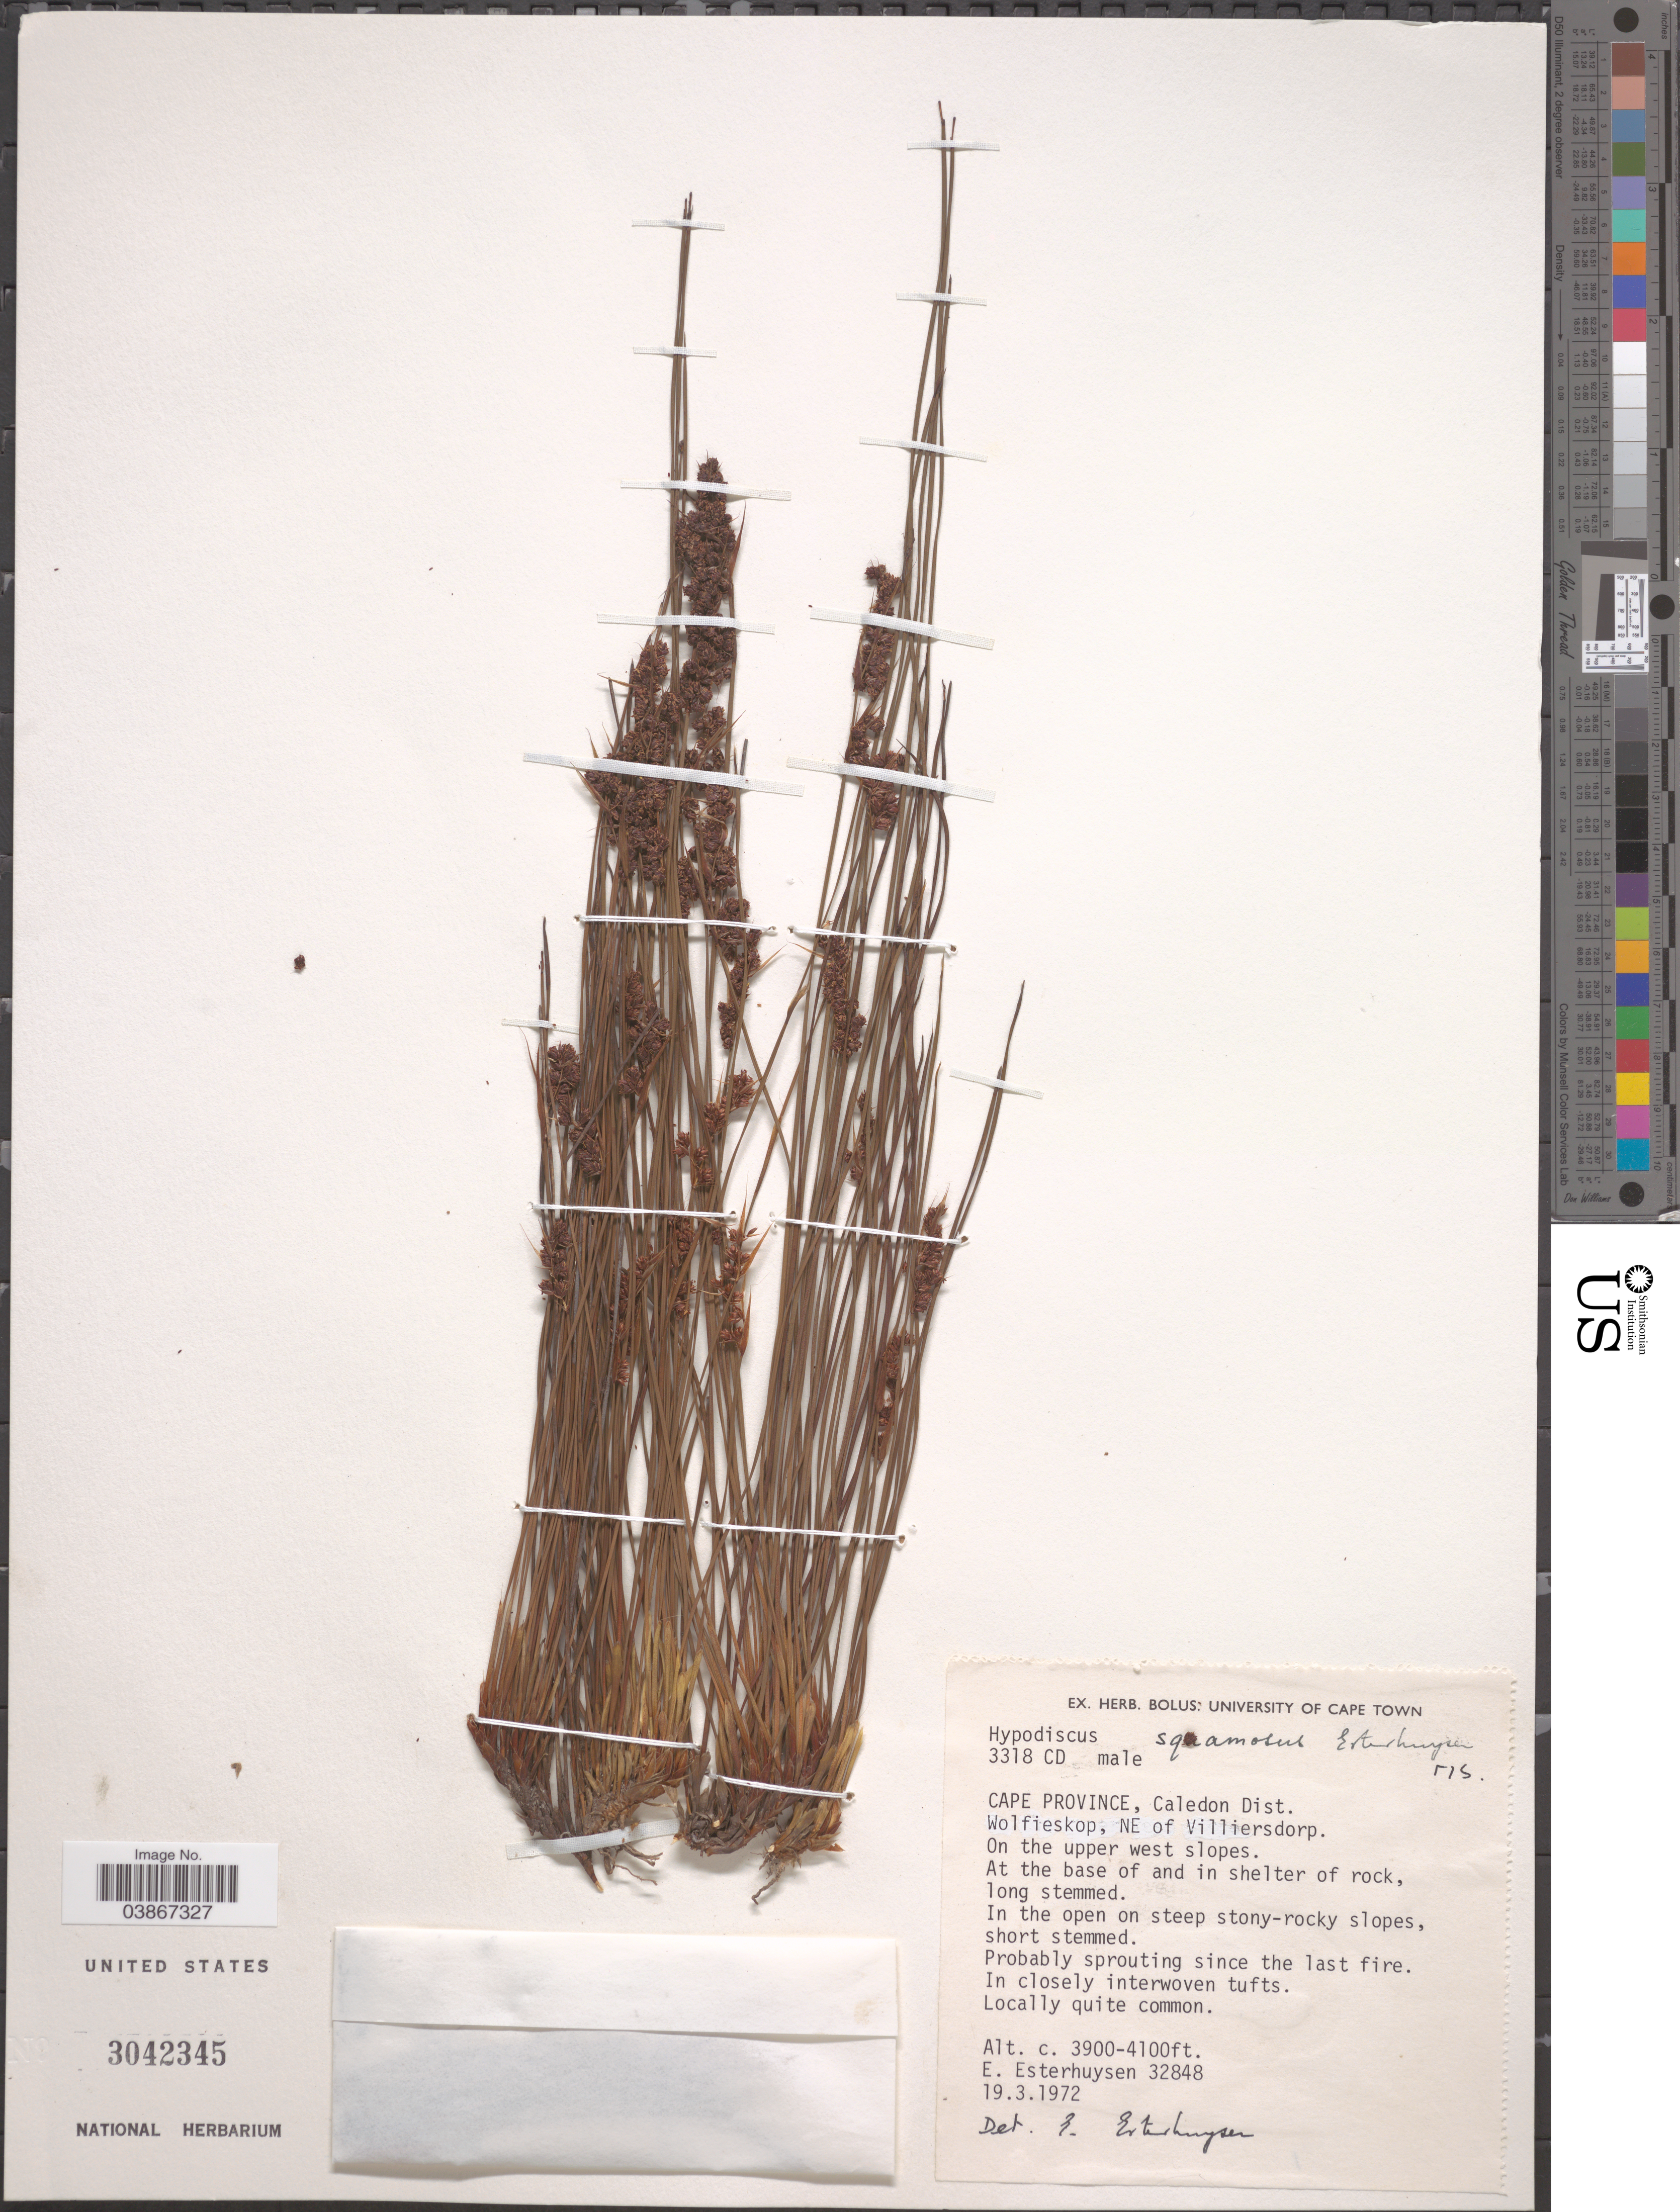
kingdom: Plantae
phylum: Tracheophyta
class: Liliopsida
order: Poales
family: Restionaceae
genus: Hypodiscus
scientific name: Hypodiscus squamosus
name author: Esterh.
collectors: E. E. Esterhuysen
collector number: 32848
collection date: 1972-03-19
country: South Africa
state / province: Western Cape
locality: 3318 CD. Caledon Dist. Wolfieskop, NE of Villiersdorp. On the upper west slopes.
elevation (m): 1189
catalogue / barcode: US 3042345